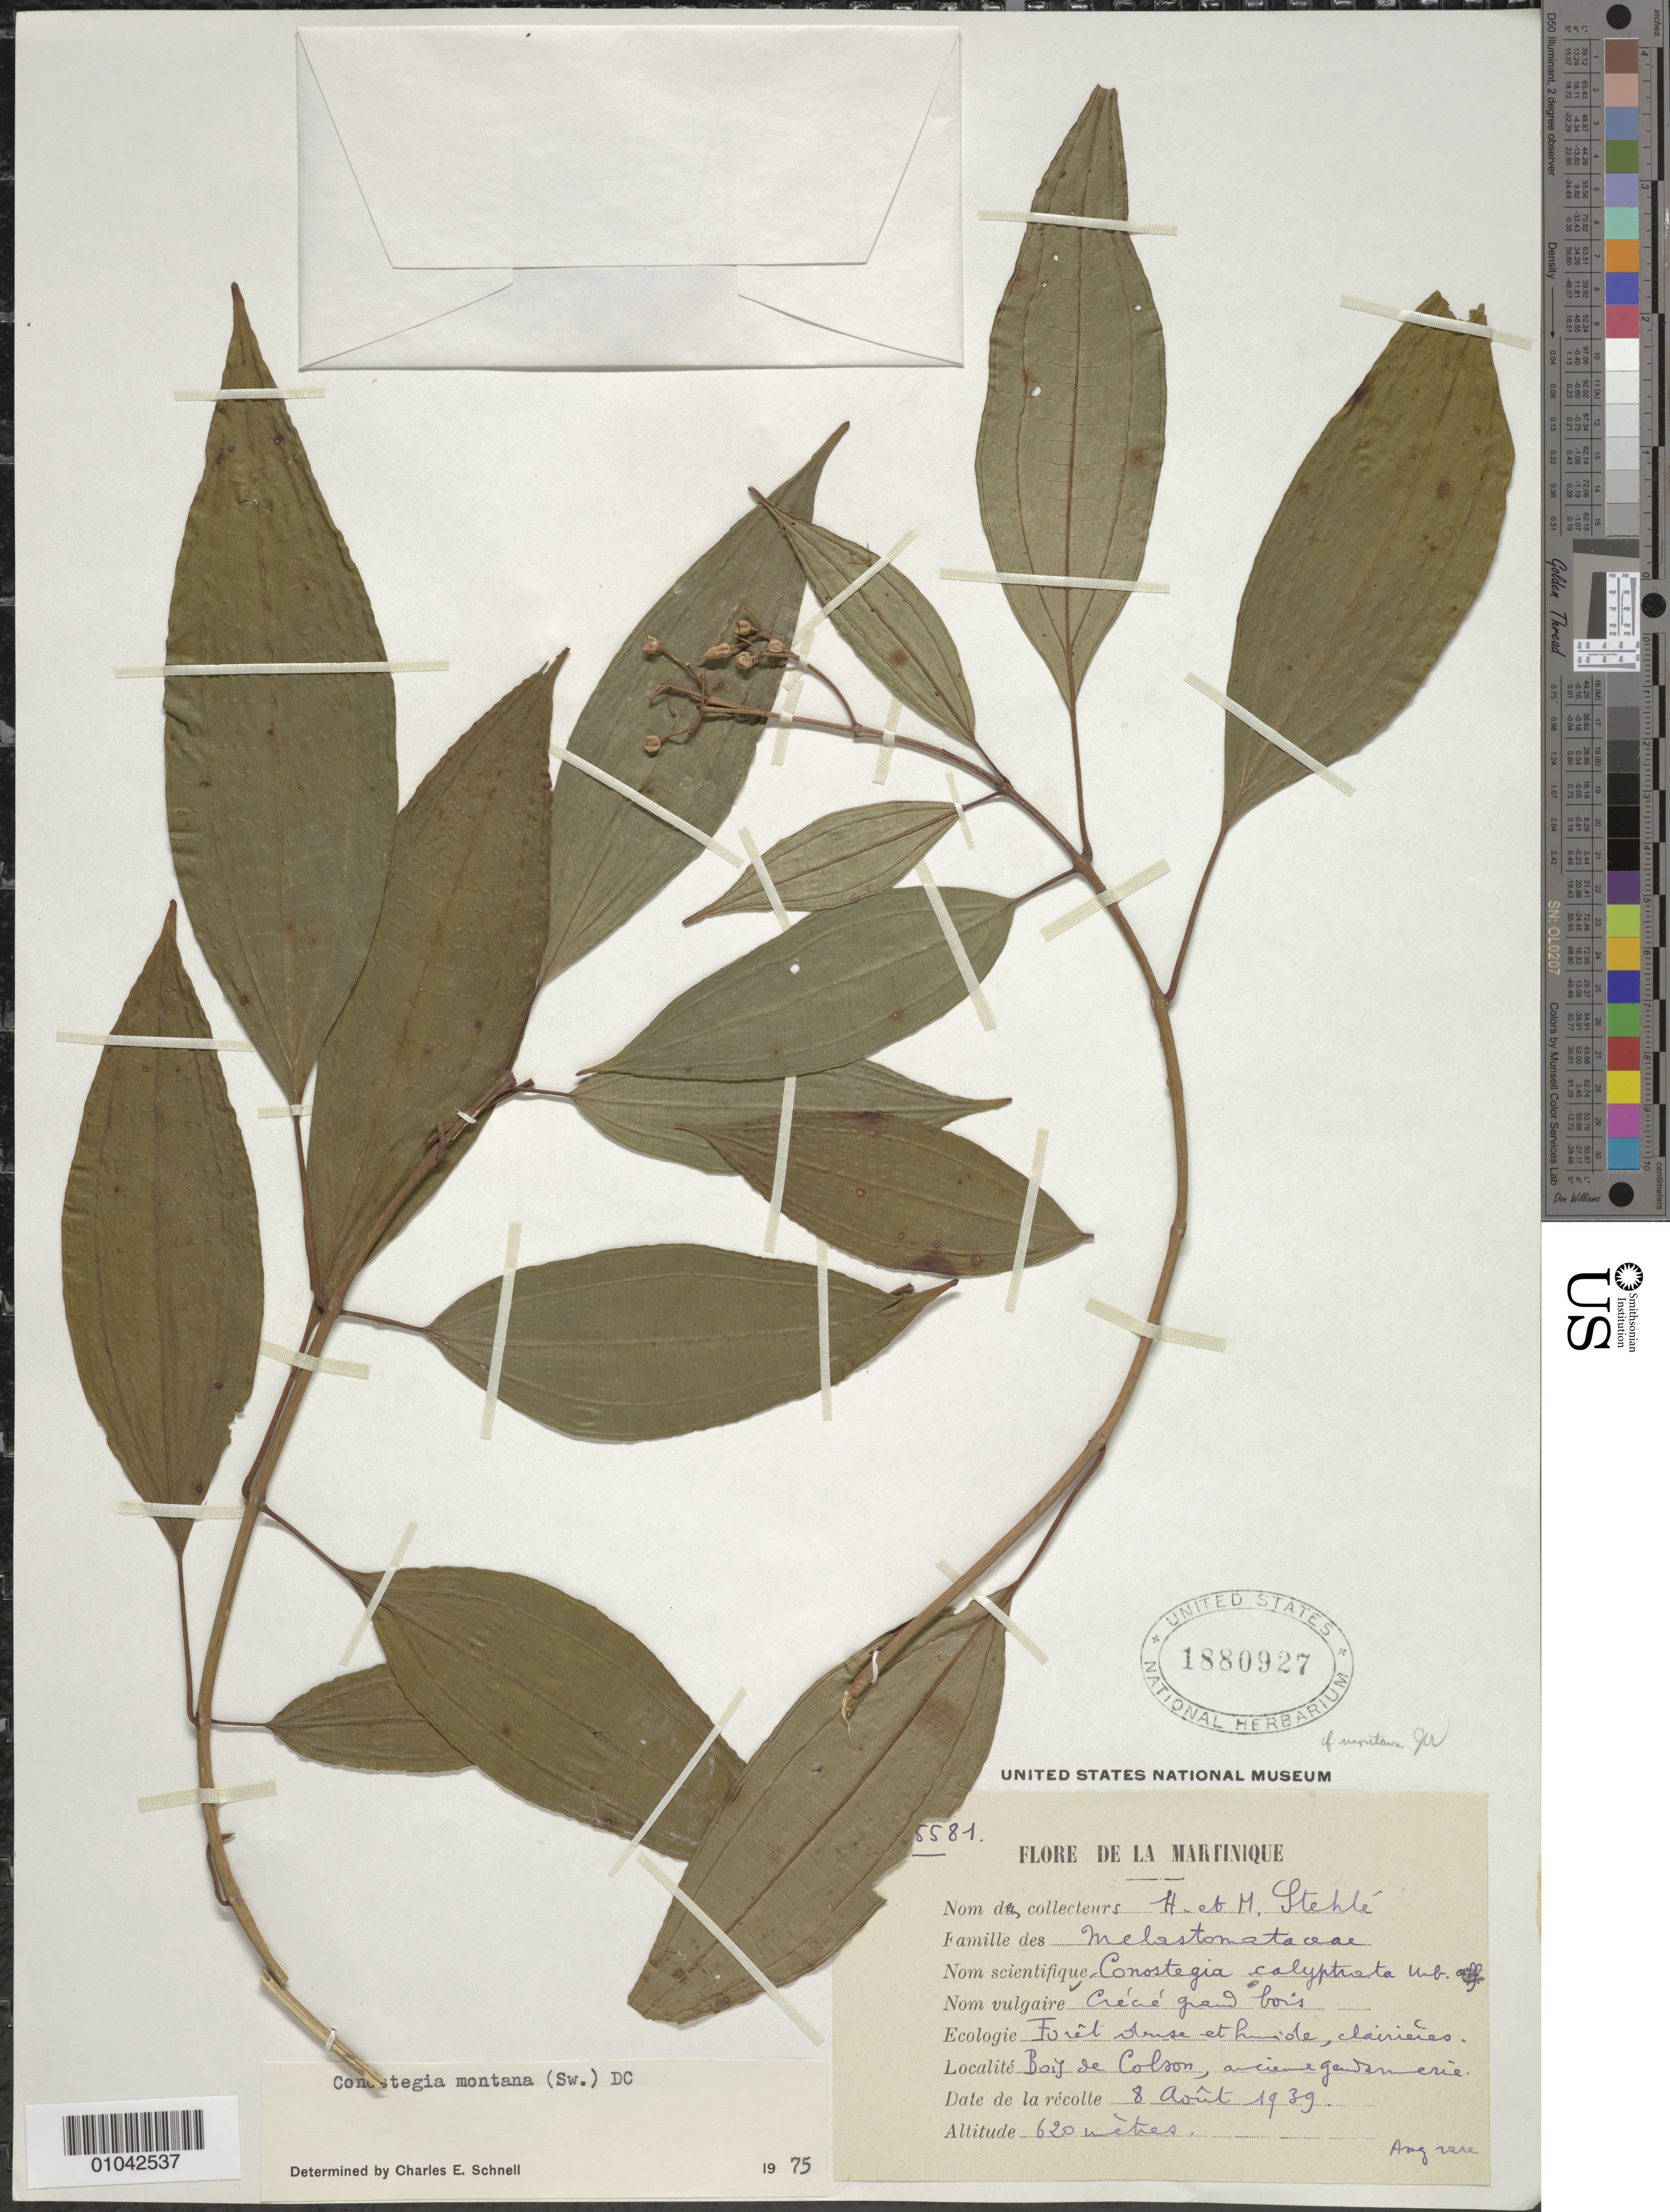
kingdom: Plantae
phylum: Tracheophyta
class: Magnoliopsida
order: Myrtales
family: Melastomataceae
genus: Conostegia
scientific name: Conostegia montana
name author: (Sw.) D. Don ex DC.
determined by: Schnell, C. E.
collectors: H. Stehlé & M. Stehlé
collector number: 5581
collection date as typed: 08 Aug 1939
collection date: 1939-08-08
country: Martinique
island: Martinique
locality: Bois de Colson, ancienne gendarmerie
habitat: Forêt dense et humide, claieres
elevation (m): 620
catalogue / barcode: US 1880927